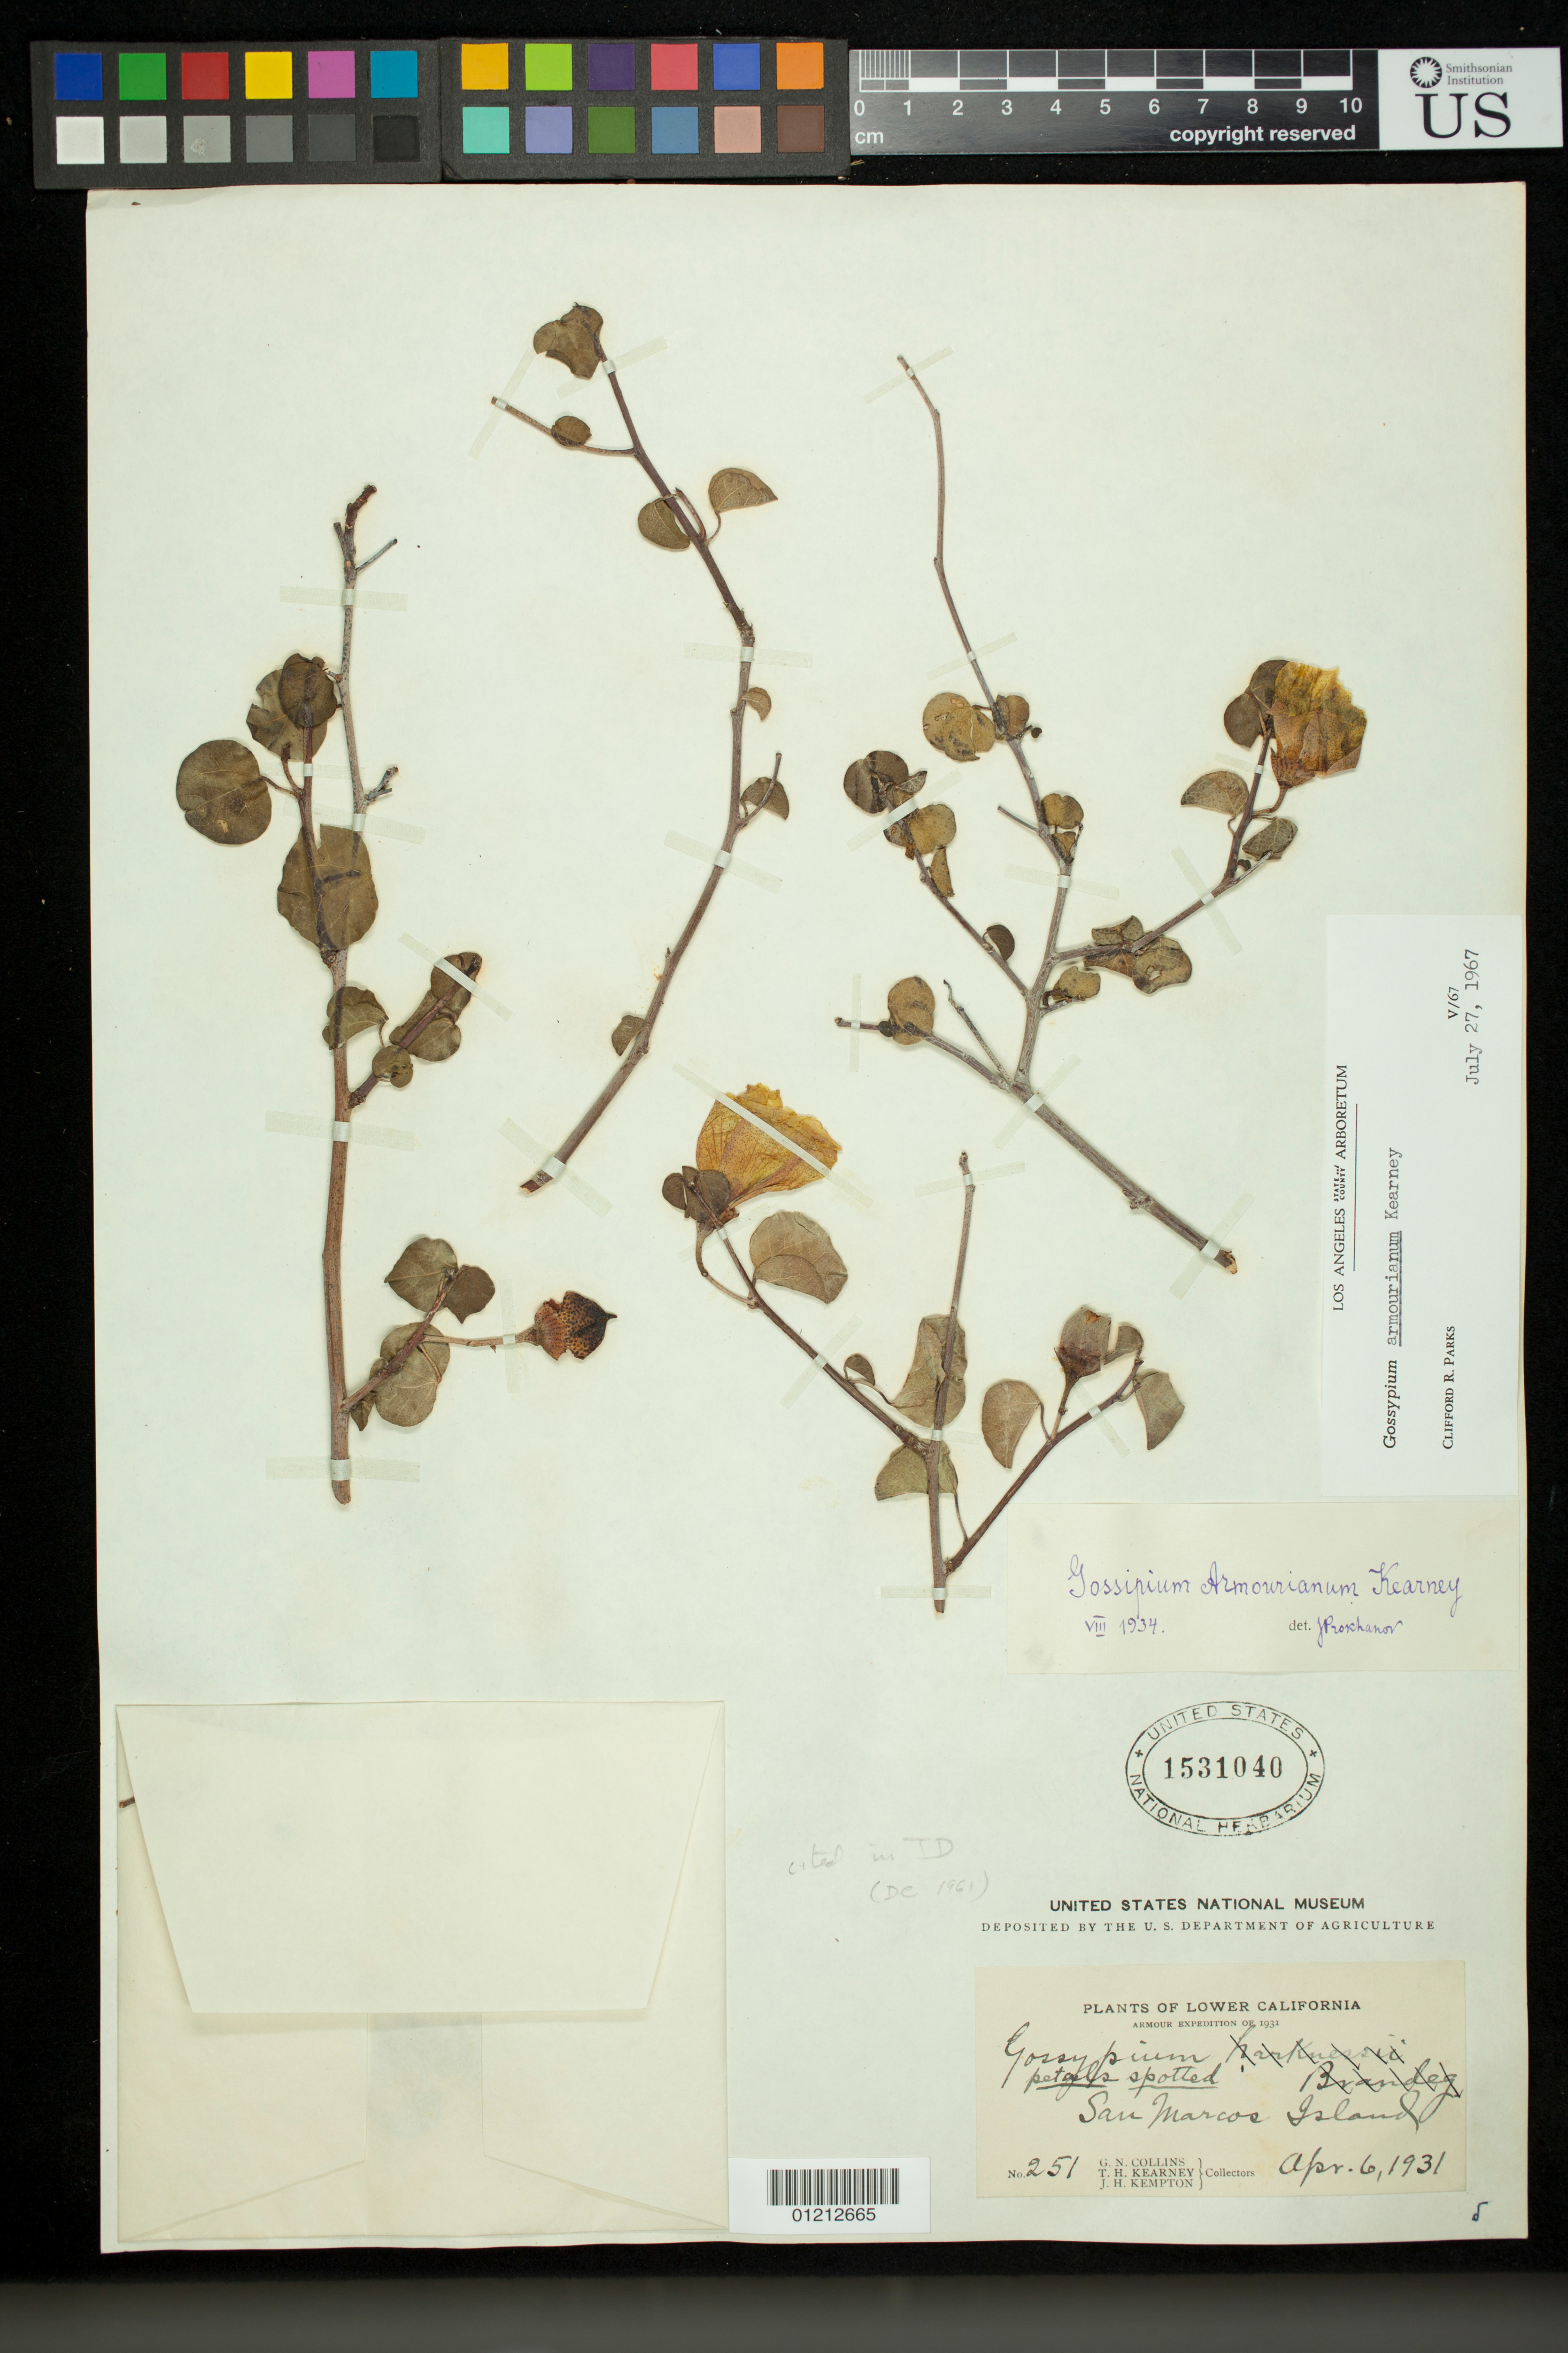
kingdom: Plantae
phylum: Tracheophyta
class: Magnoliopsida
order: Malvales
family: Malvaceae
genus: Gossypium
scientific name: Gossypium armourianum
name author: Kearney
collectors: G. N. Collins, T. H. Kearney & J. H. Kempton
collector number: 251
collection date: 1931-04-06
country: United States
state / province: California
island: San Marcos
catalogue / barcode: US 1531040